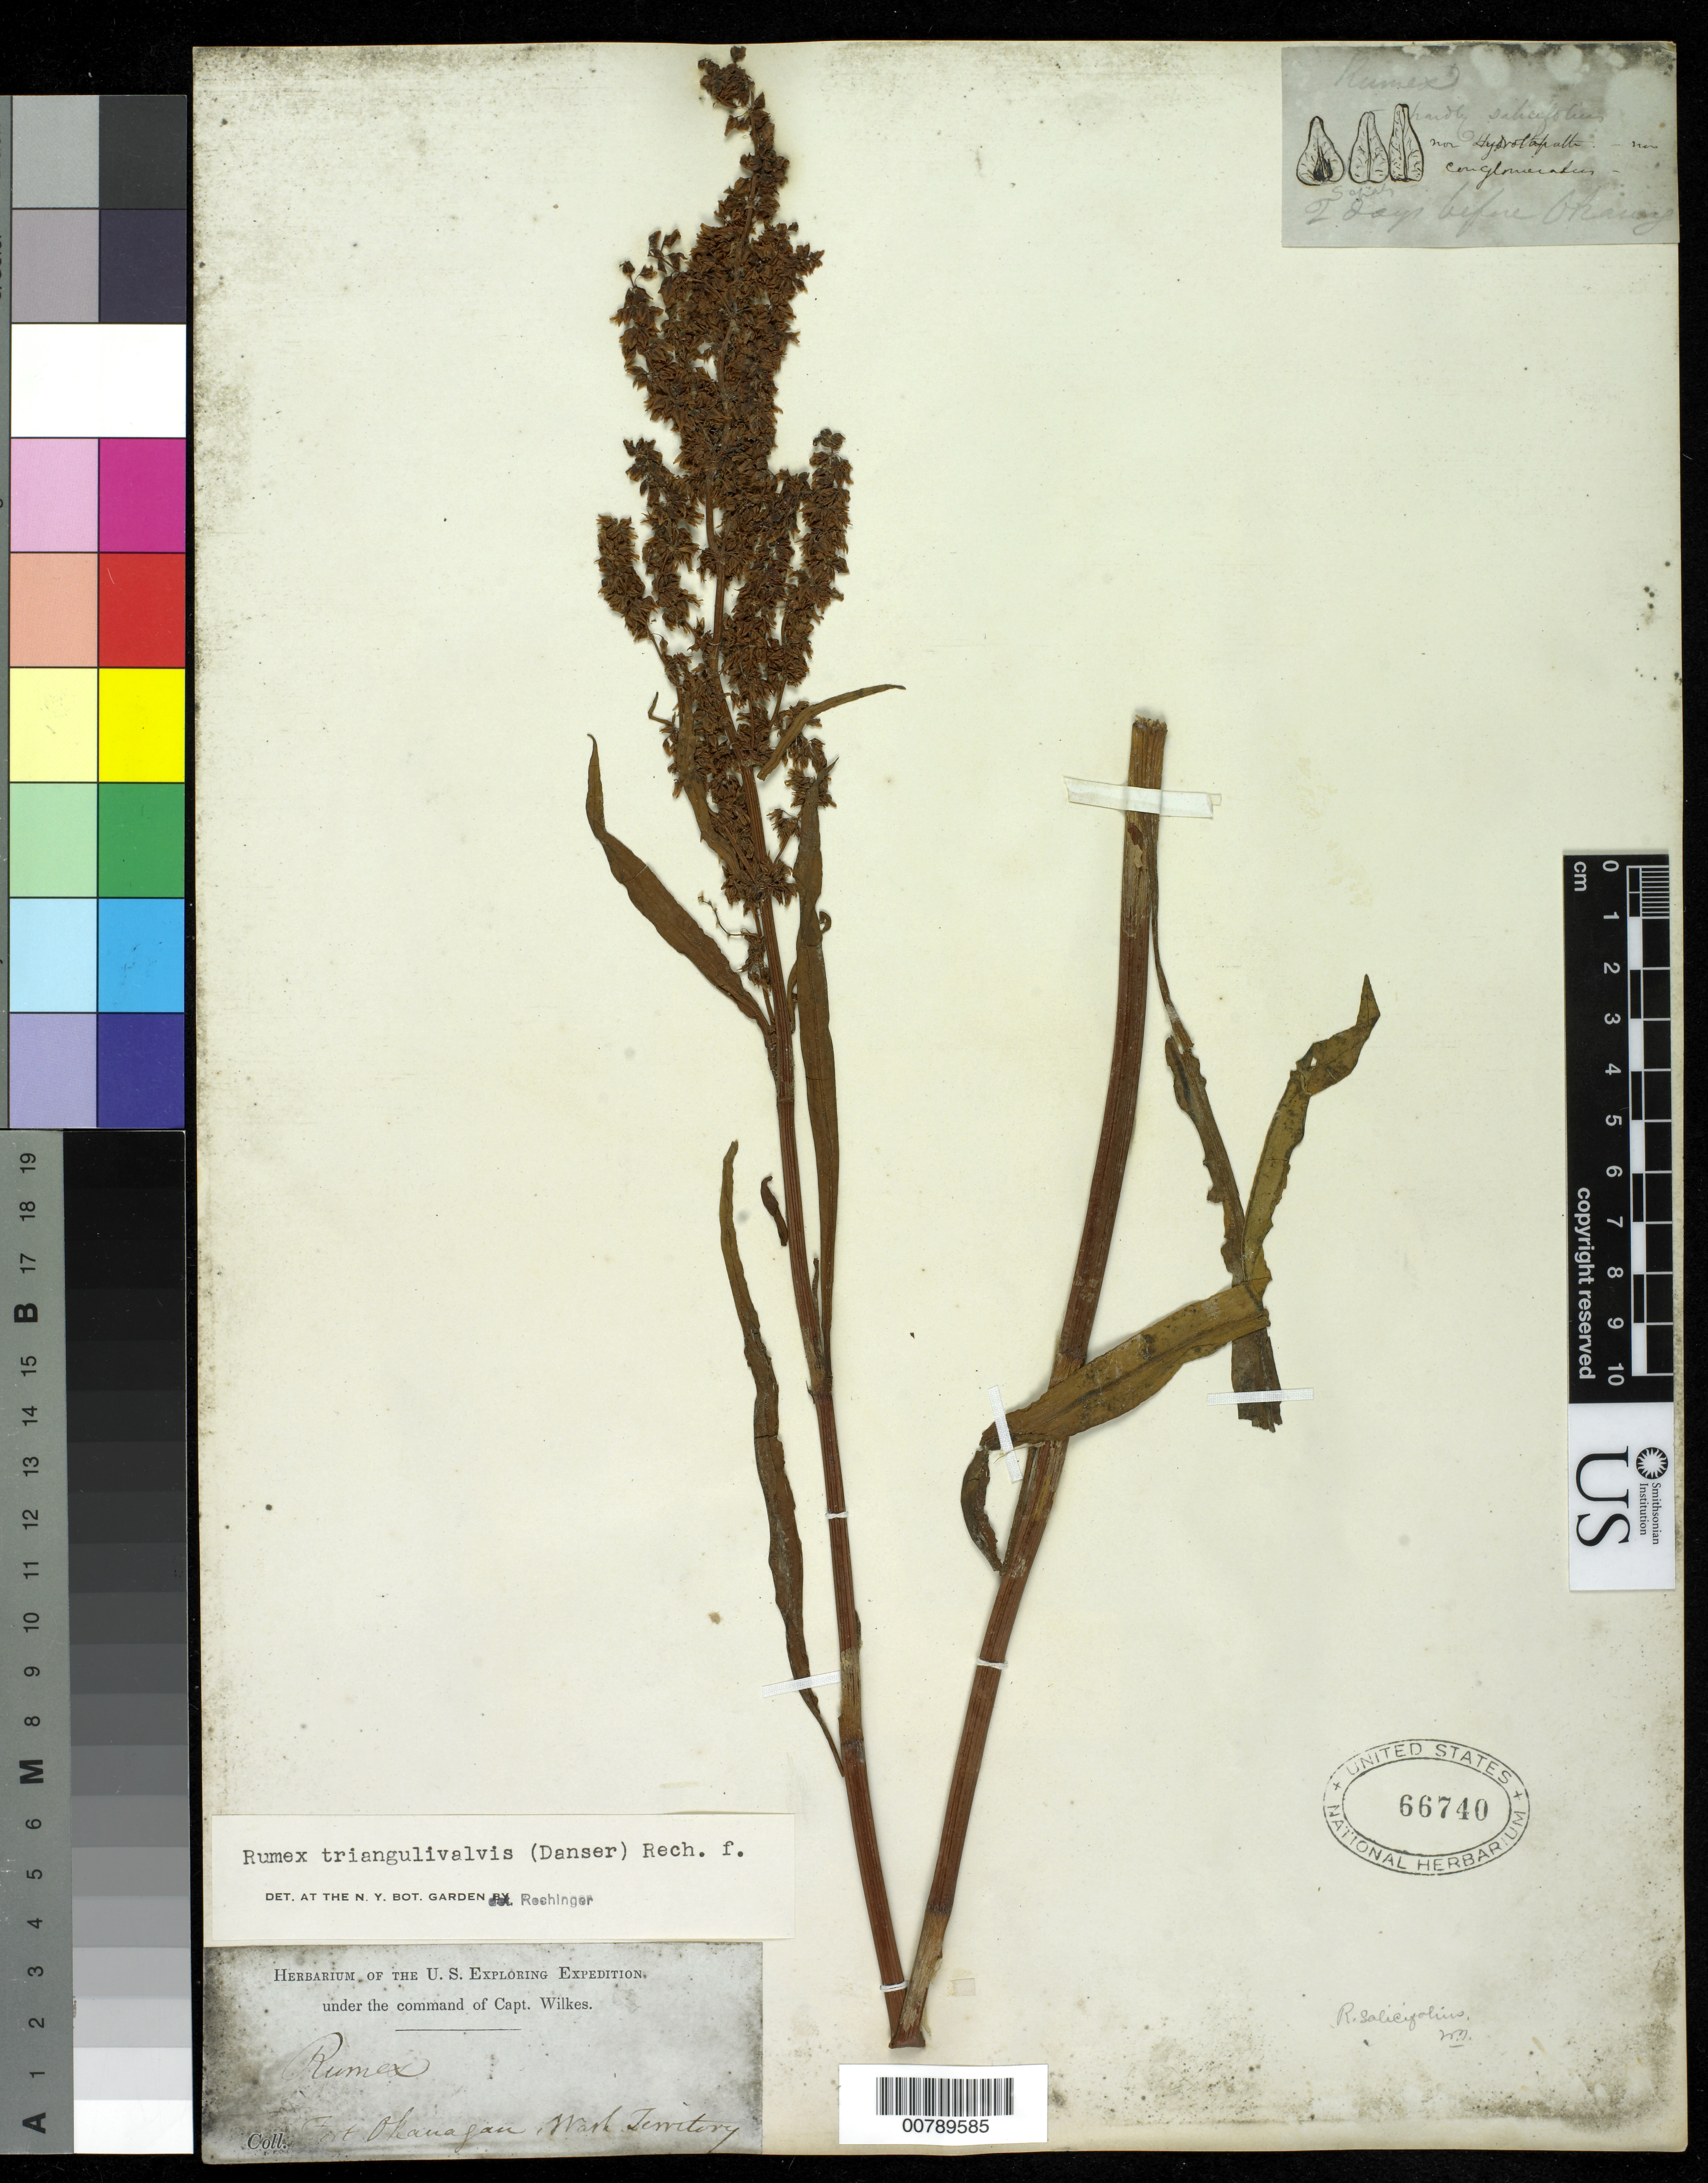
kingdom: Plantae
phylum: Tracheophyta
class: Magnoliopsida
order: Caryophyllales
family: Polygonaceae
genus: Rumex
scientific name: Rumex triangulivalvis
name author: (Danser) Rech. f.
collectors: Wilkes Explor. Exped.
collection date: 1838/1842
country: United States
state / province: Washington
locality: Fort Okanagan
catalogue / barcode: US 66740